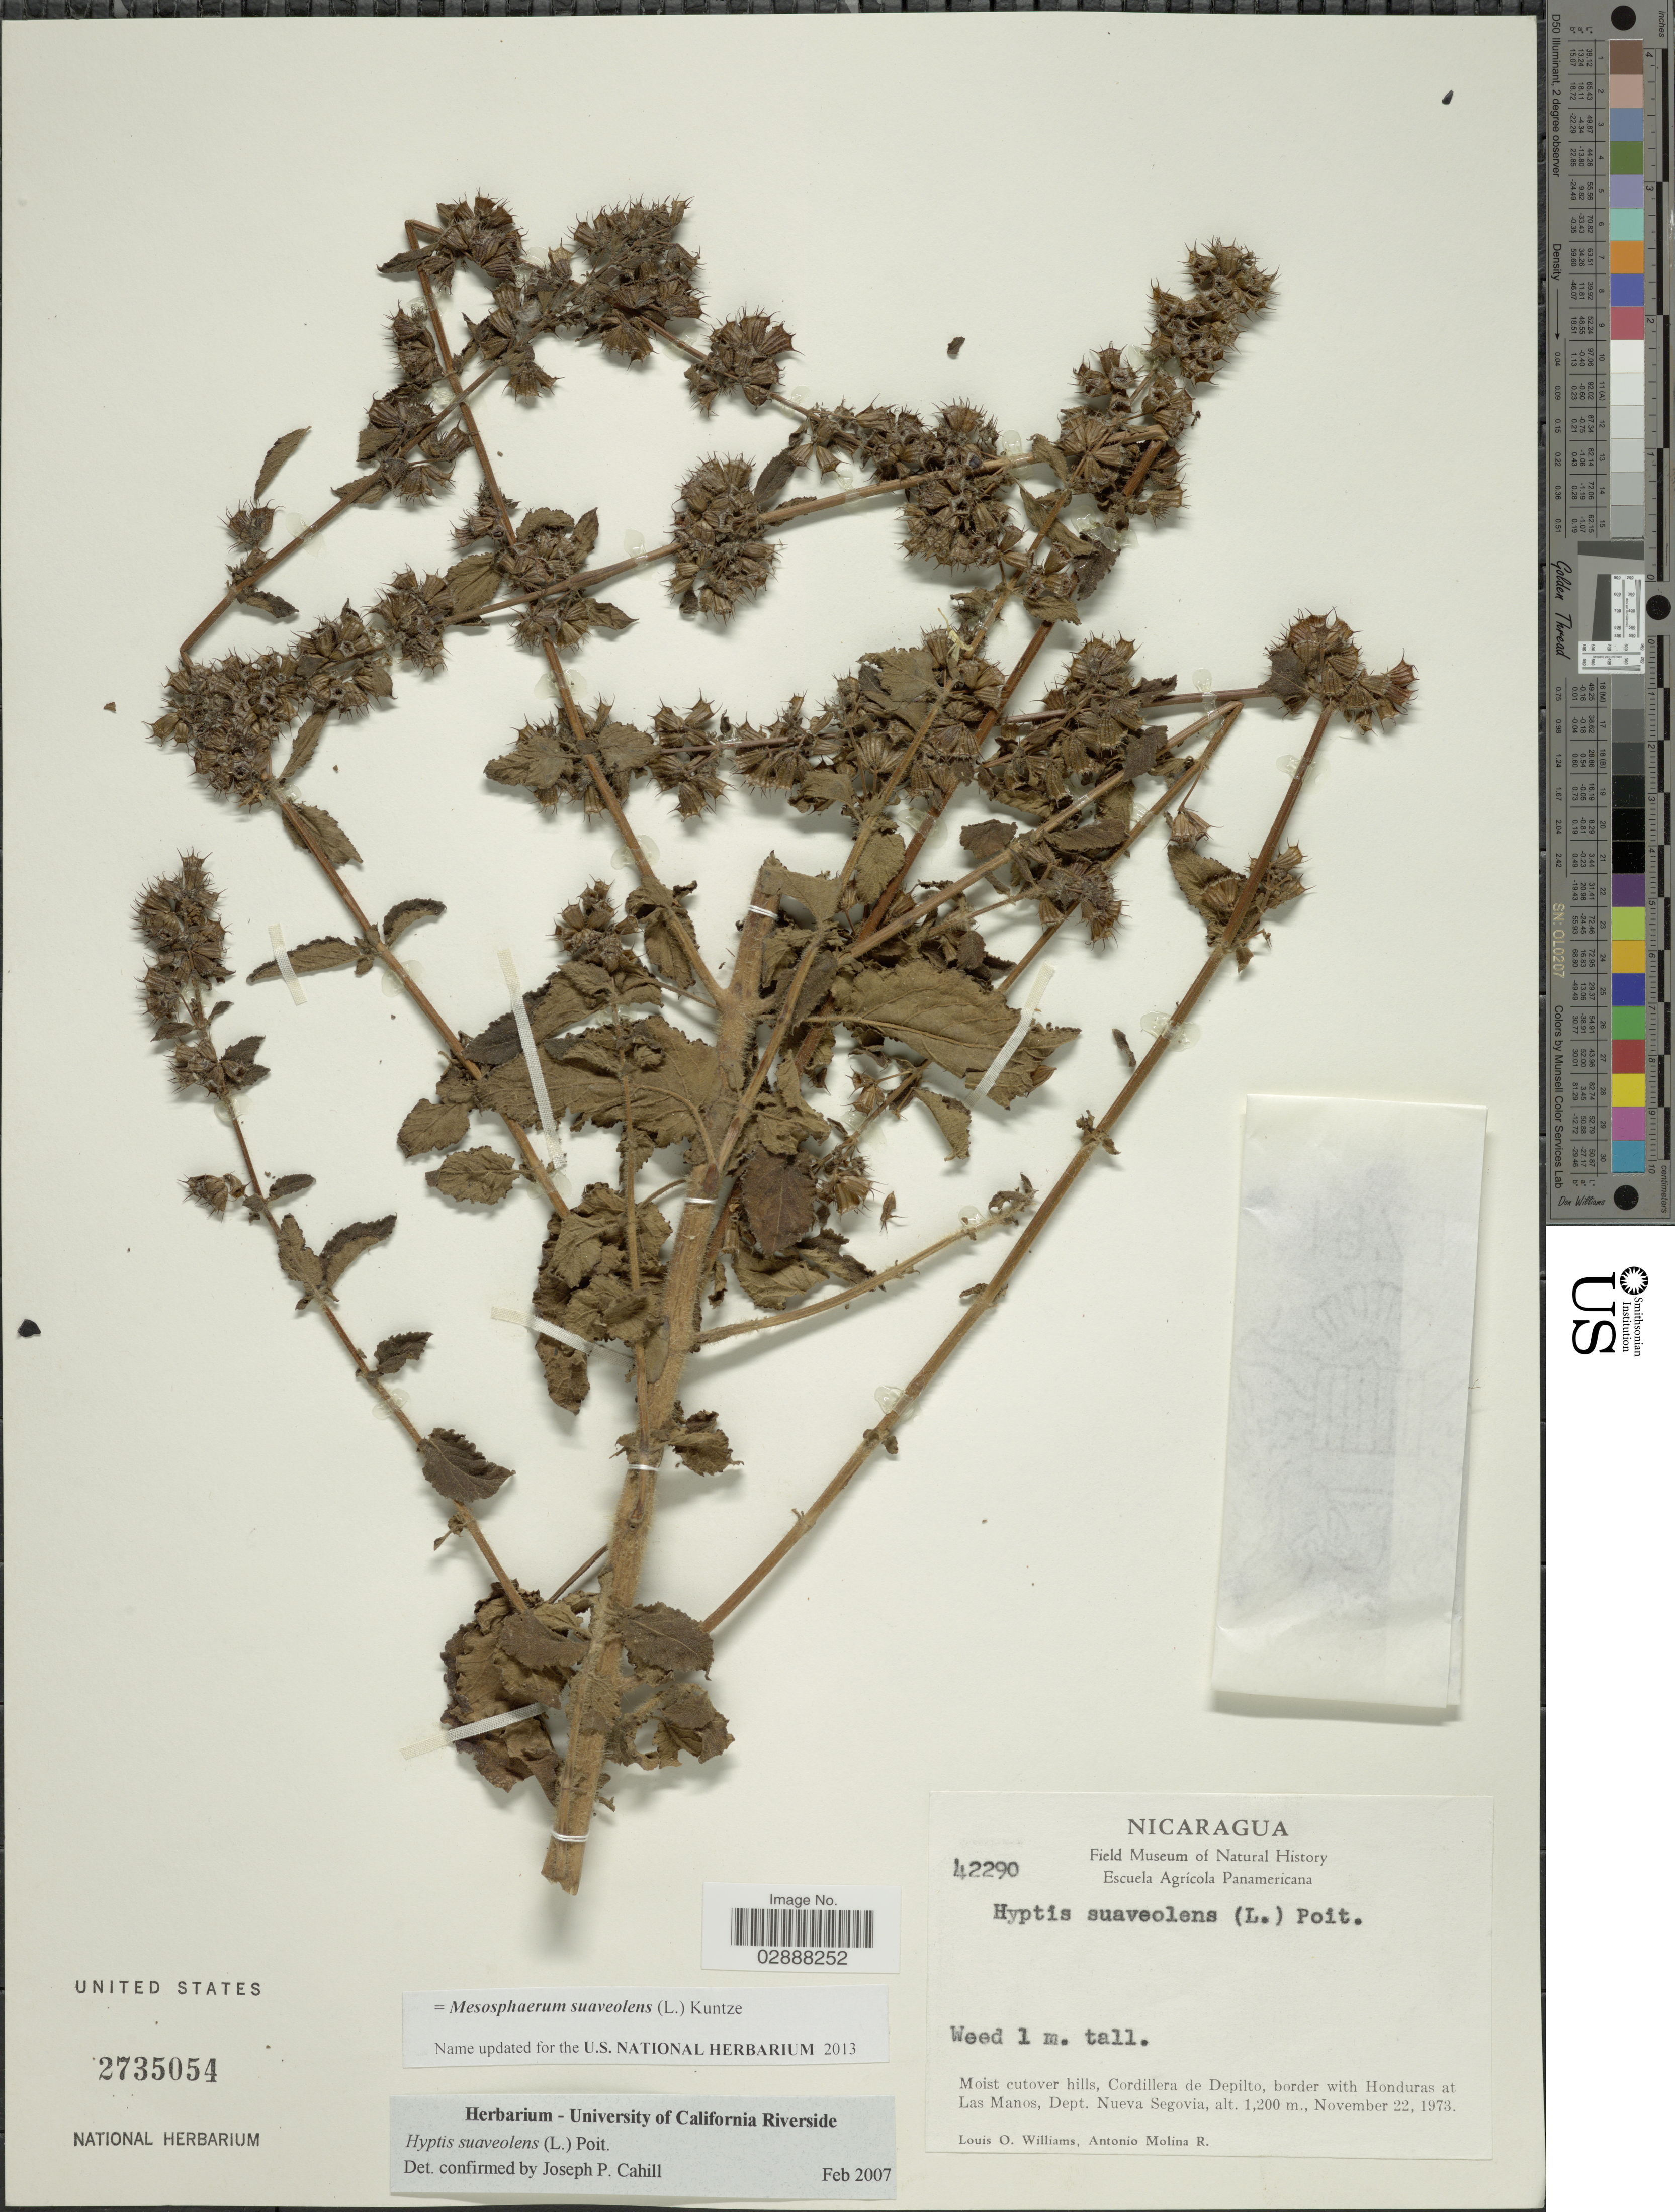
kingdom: Plantae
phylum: Tracheophyta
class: Magnoliopsida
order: Lamiales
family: Lamiaceae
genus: Mesosphaerum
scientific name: Mesosphaerum suaveolens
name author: (L.) Kuntze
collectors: L. O. Williams & A. Molina R.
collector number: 42290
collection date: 1973-11-22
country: Nicaragua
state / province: Nueva Segovia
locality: Cordillera de Depilto, border with Honduras at Las Manos, Dept. Nueva Segovia.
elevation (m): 1200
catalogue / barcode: US 2735054